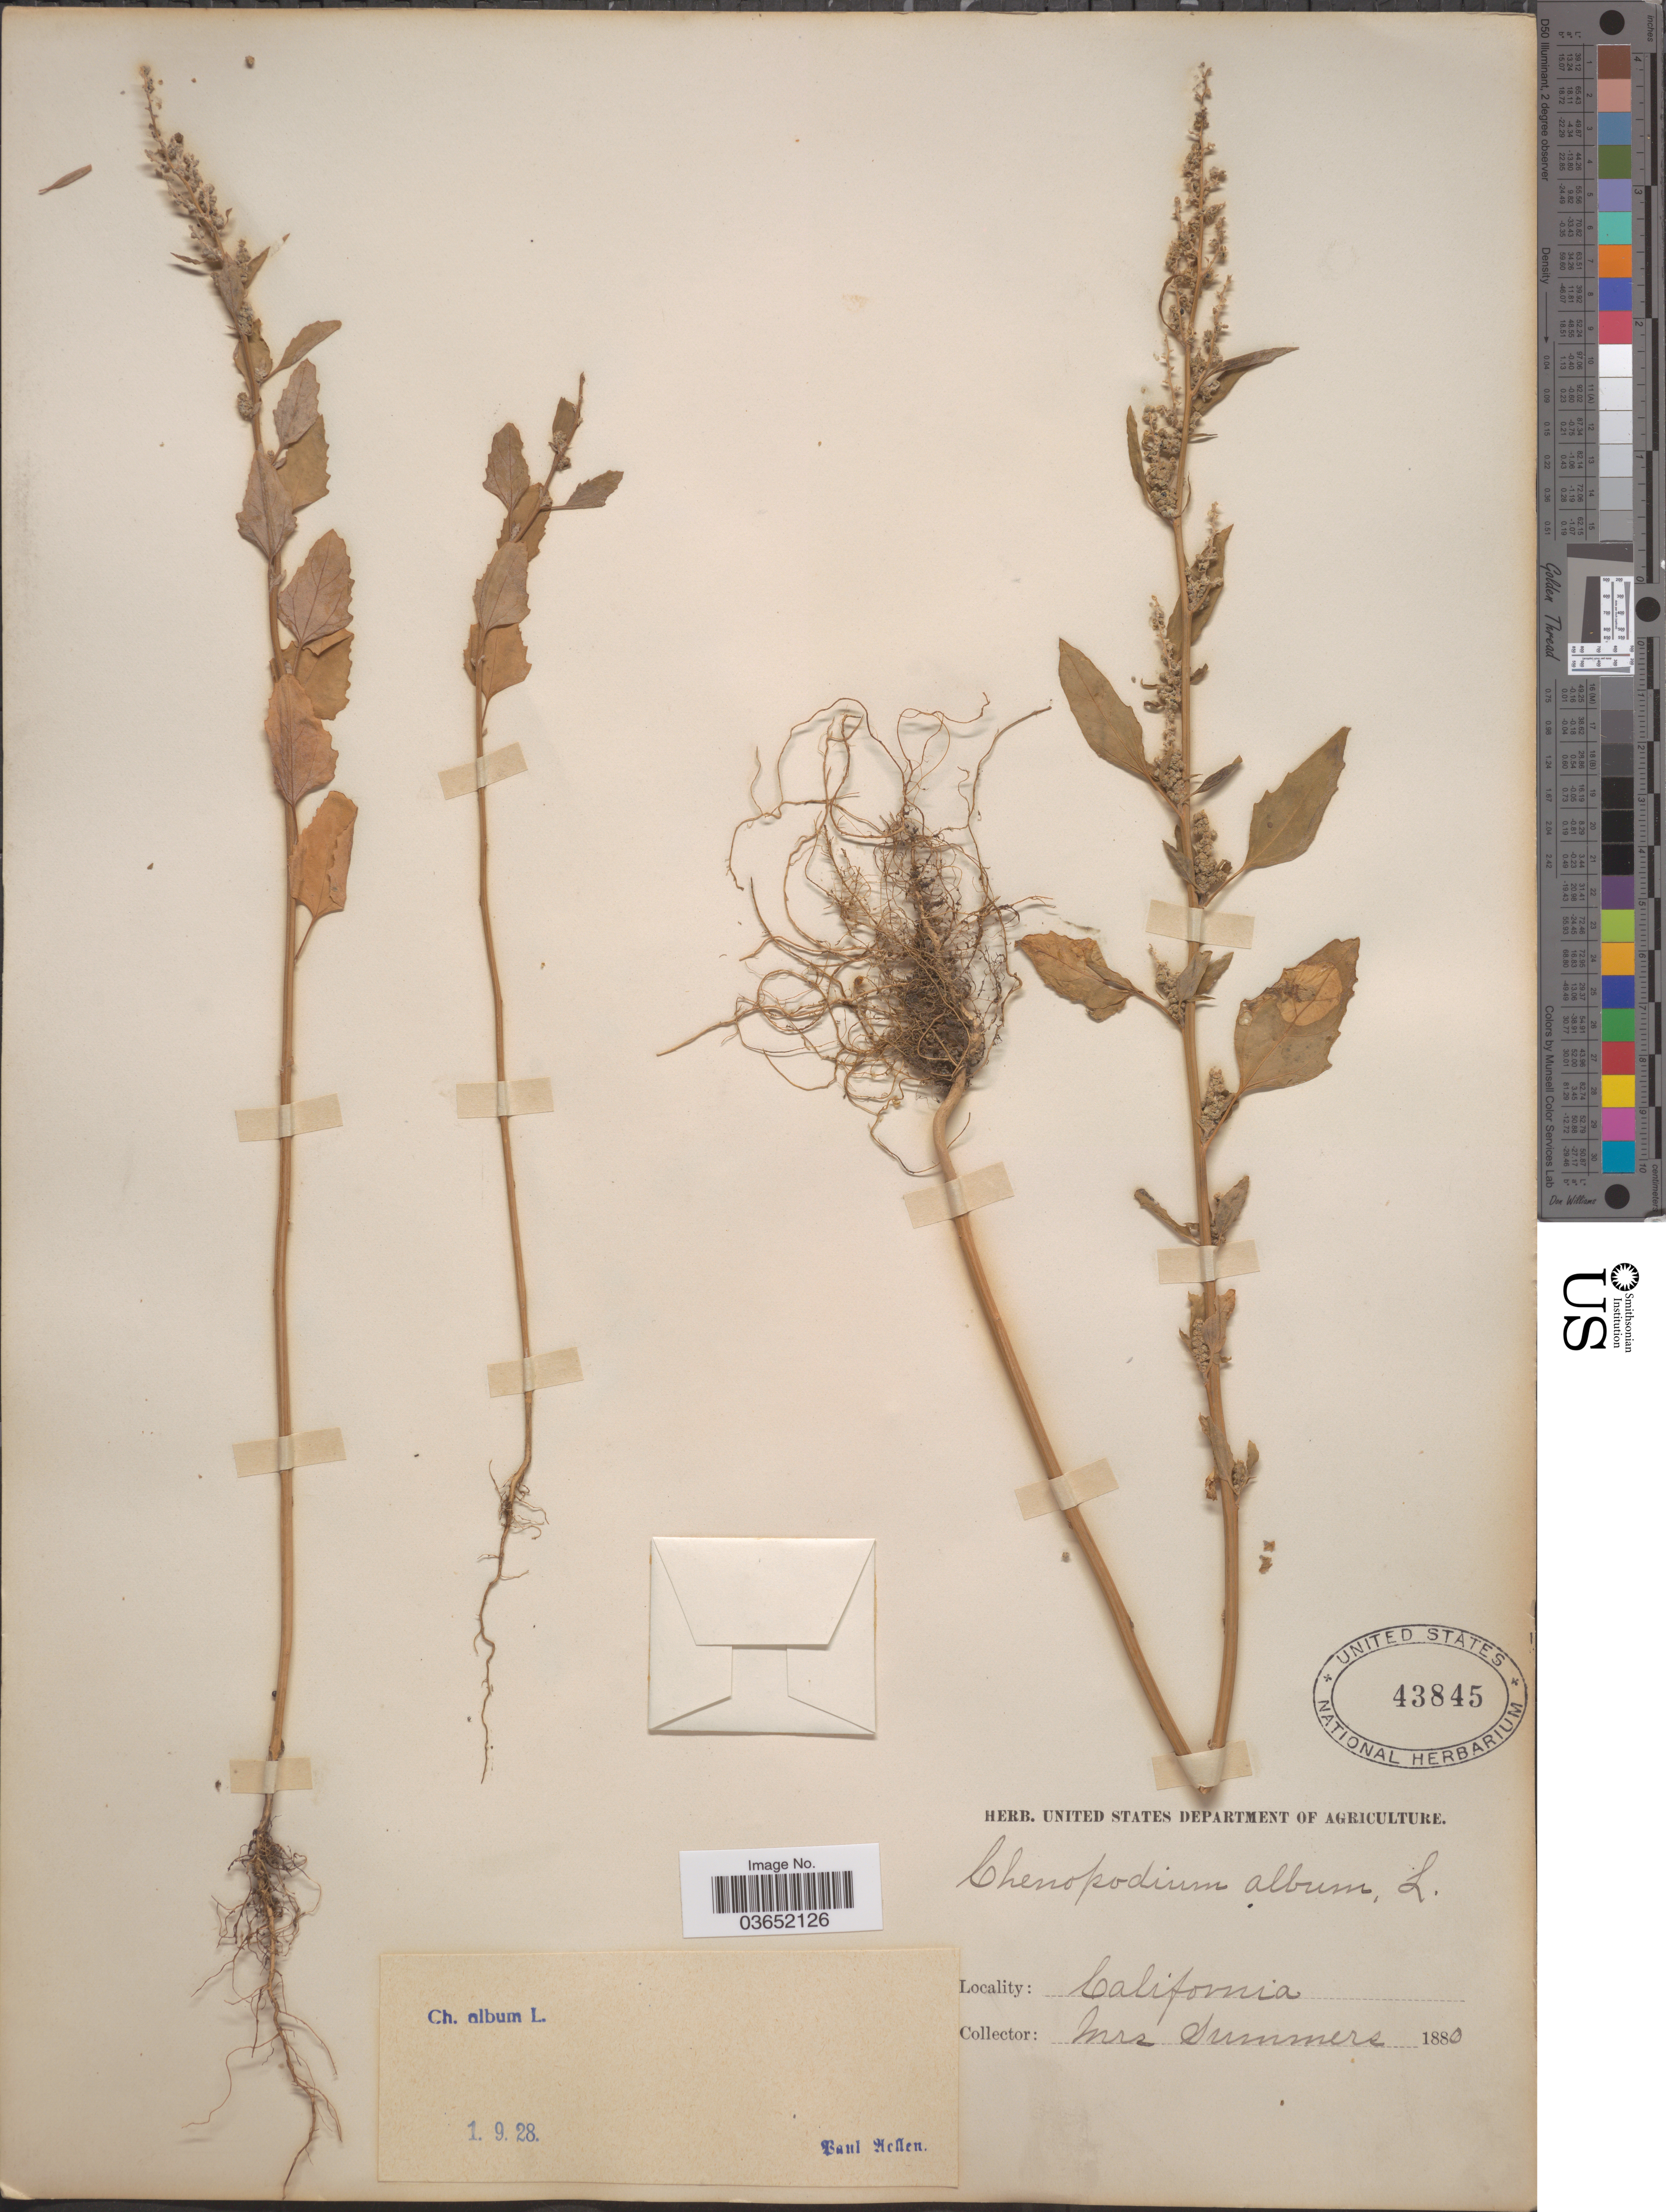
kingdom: Plantae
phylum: Tracheophyta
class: Magnoliopsida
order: Caryophyllales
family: Amaranthaceae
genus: Chenopodium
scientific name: Chenopodium album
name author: L.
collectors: Summers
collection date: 1880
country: United States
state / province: California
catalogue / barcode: US 43845